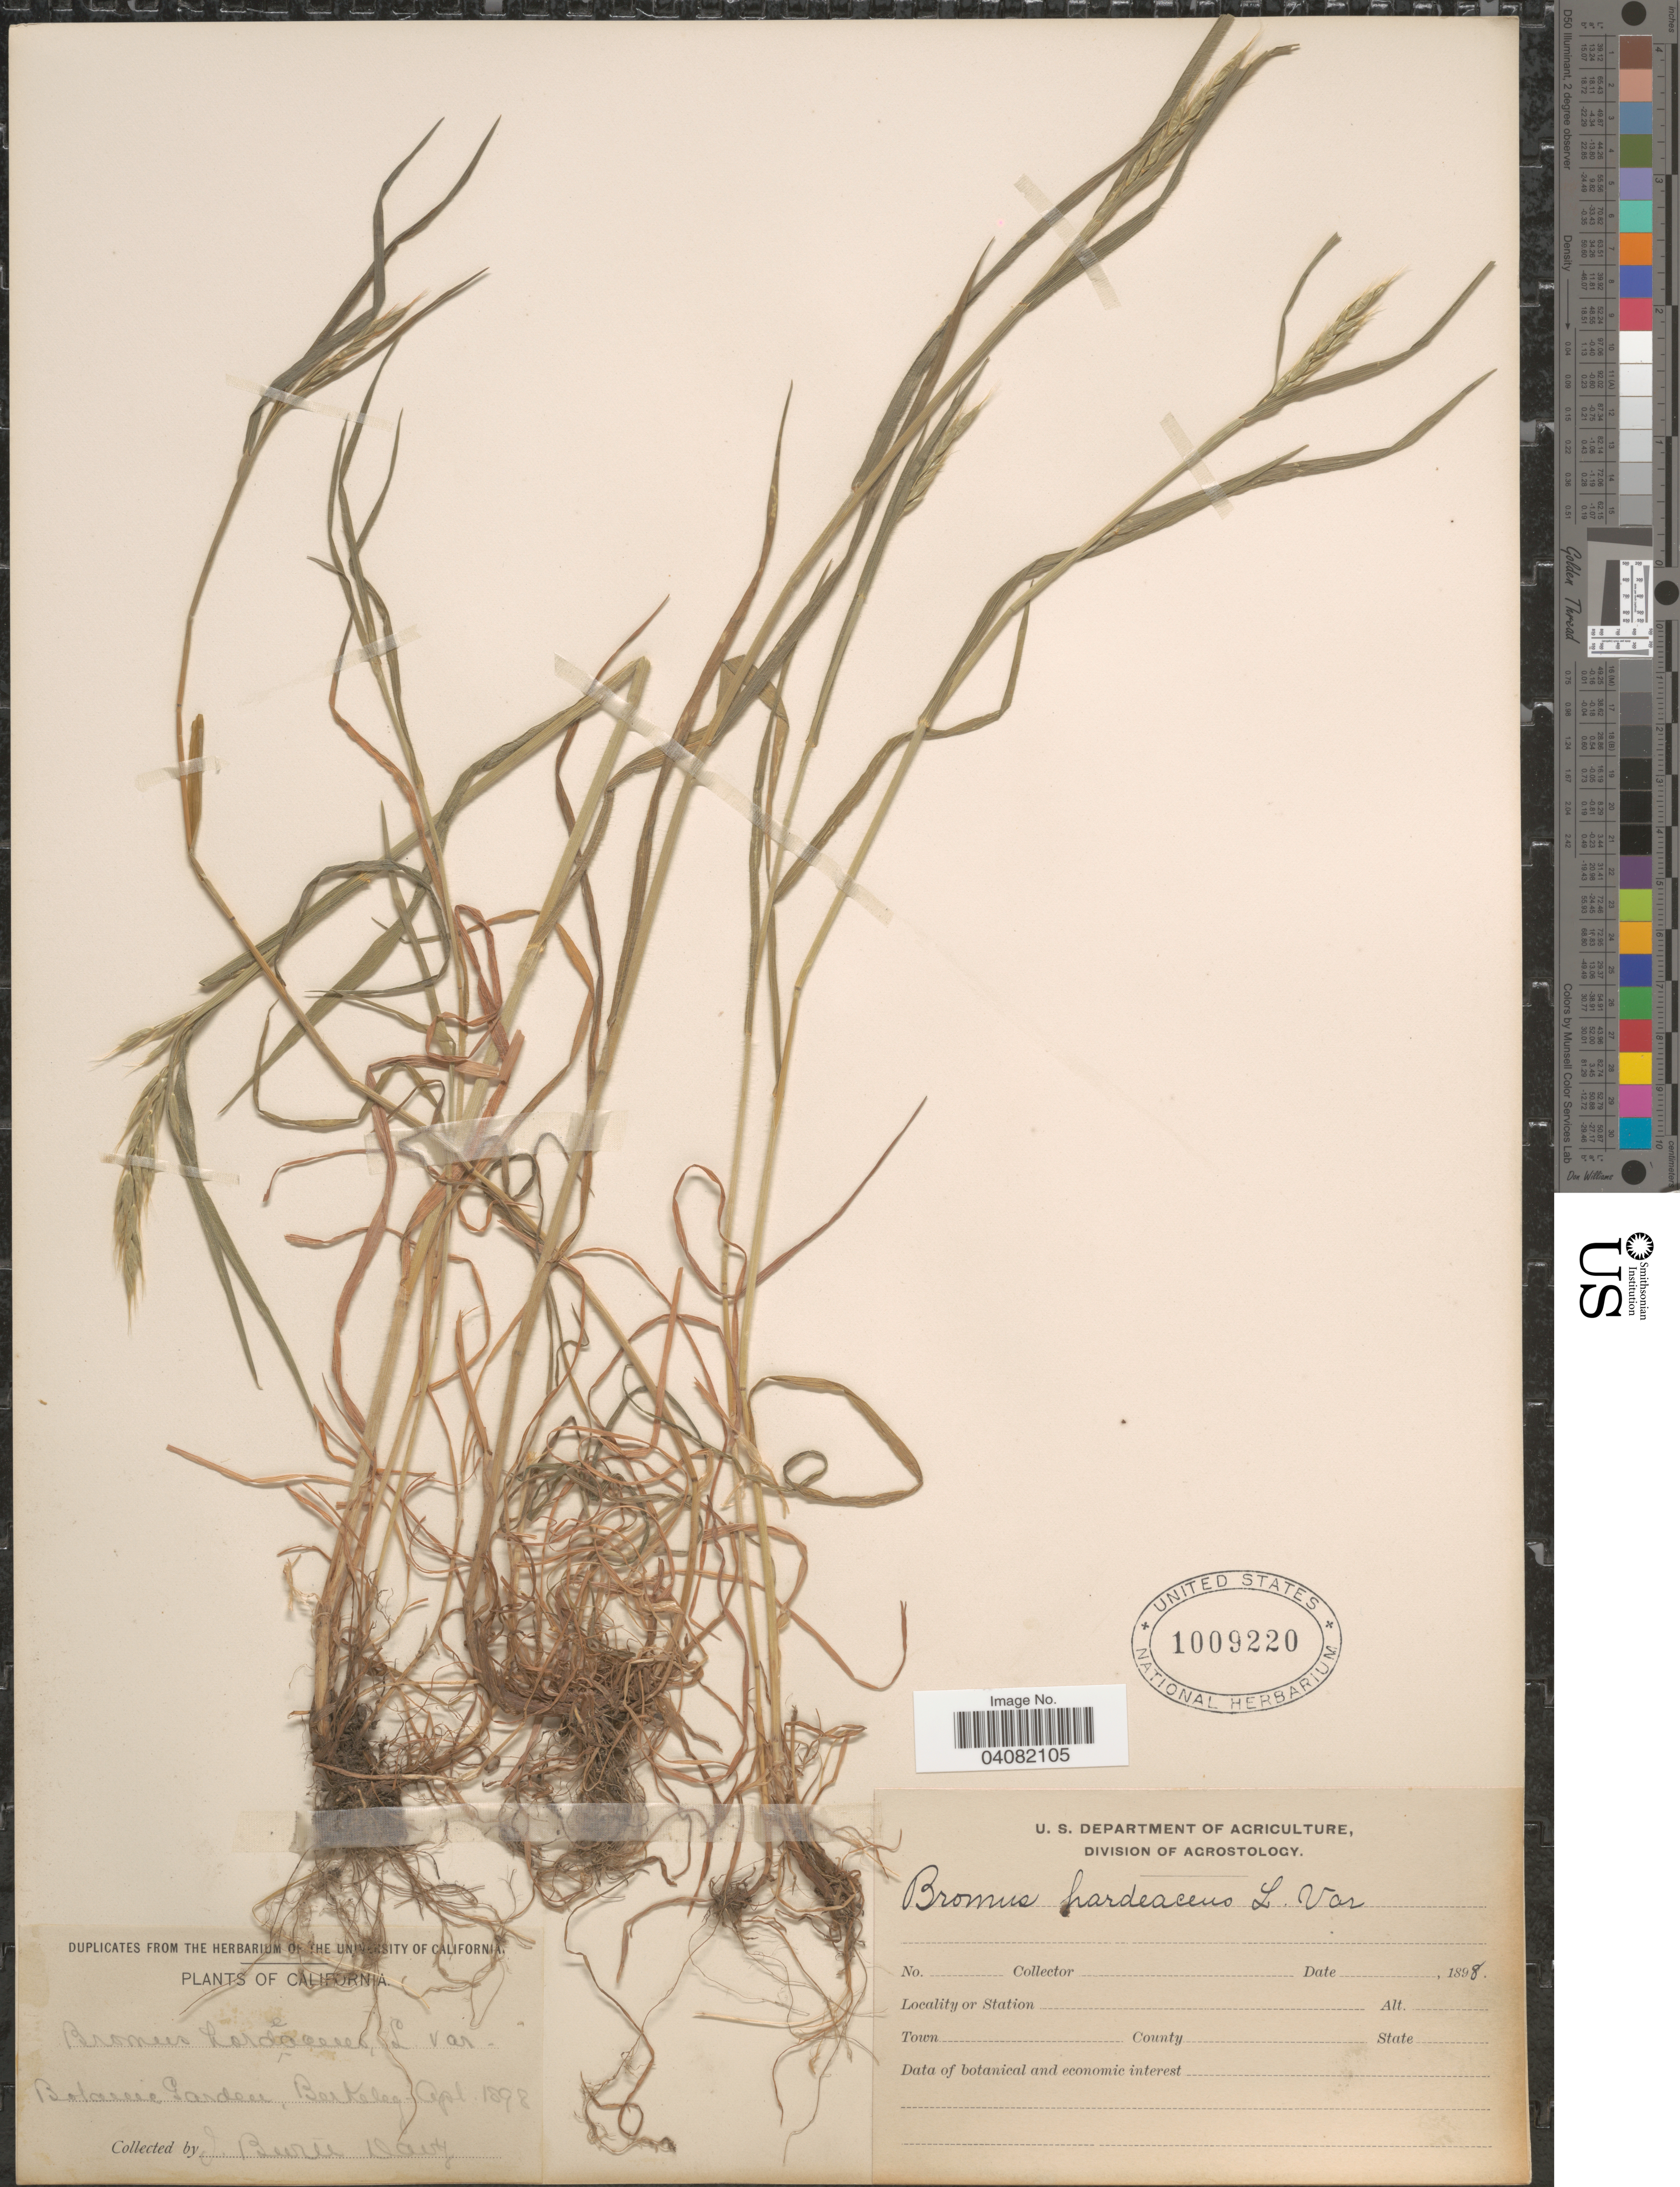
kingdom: Plantae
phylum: Tracheophyta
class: Liliopsida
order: Poales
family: Poaceae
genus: Bromus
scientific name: Bromus hordeaceus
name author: L.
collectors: J. Burtt Davy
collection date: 1898-04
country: United States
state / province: California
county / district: Alameda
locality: Botanic Garden, Berkeley.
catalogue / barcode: US 1009220